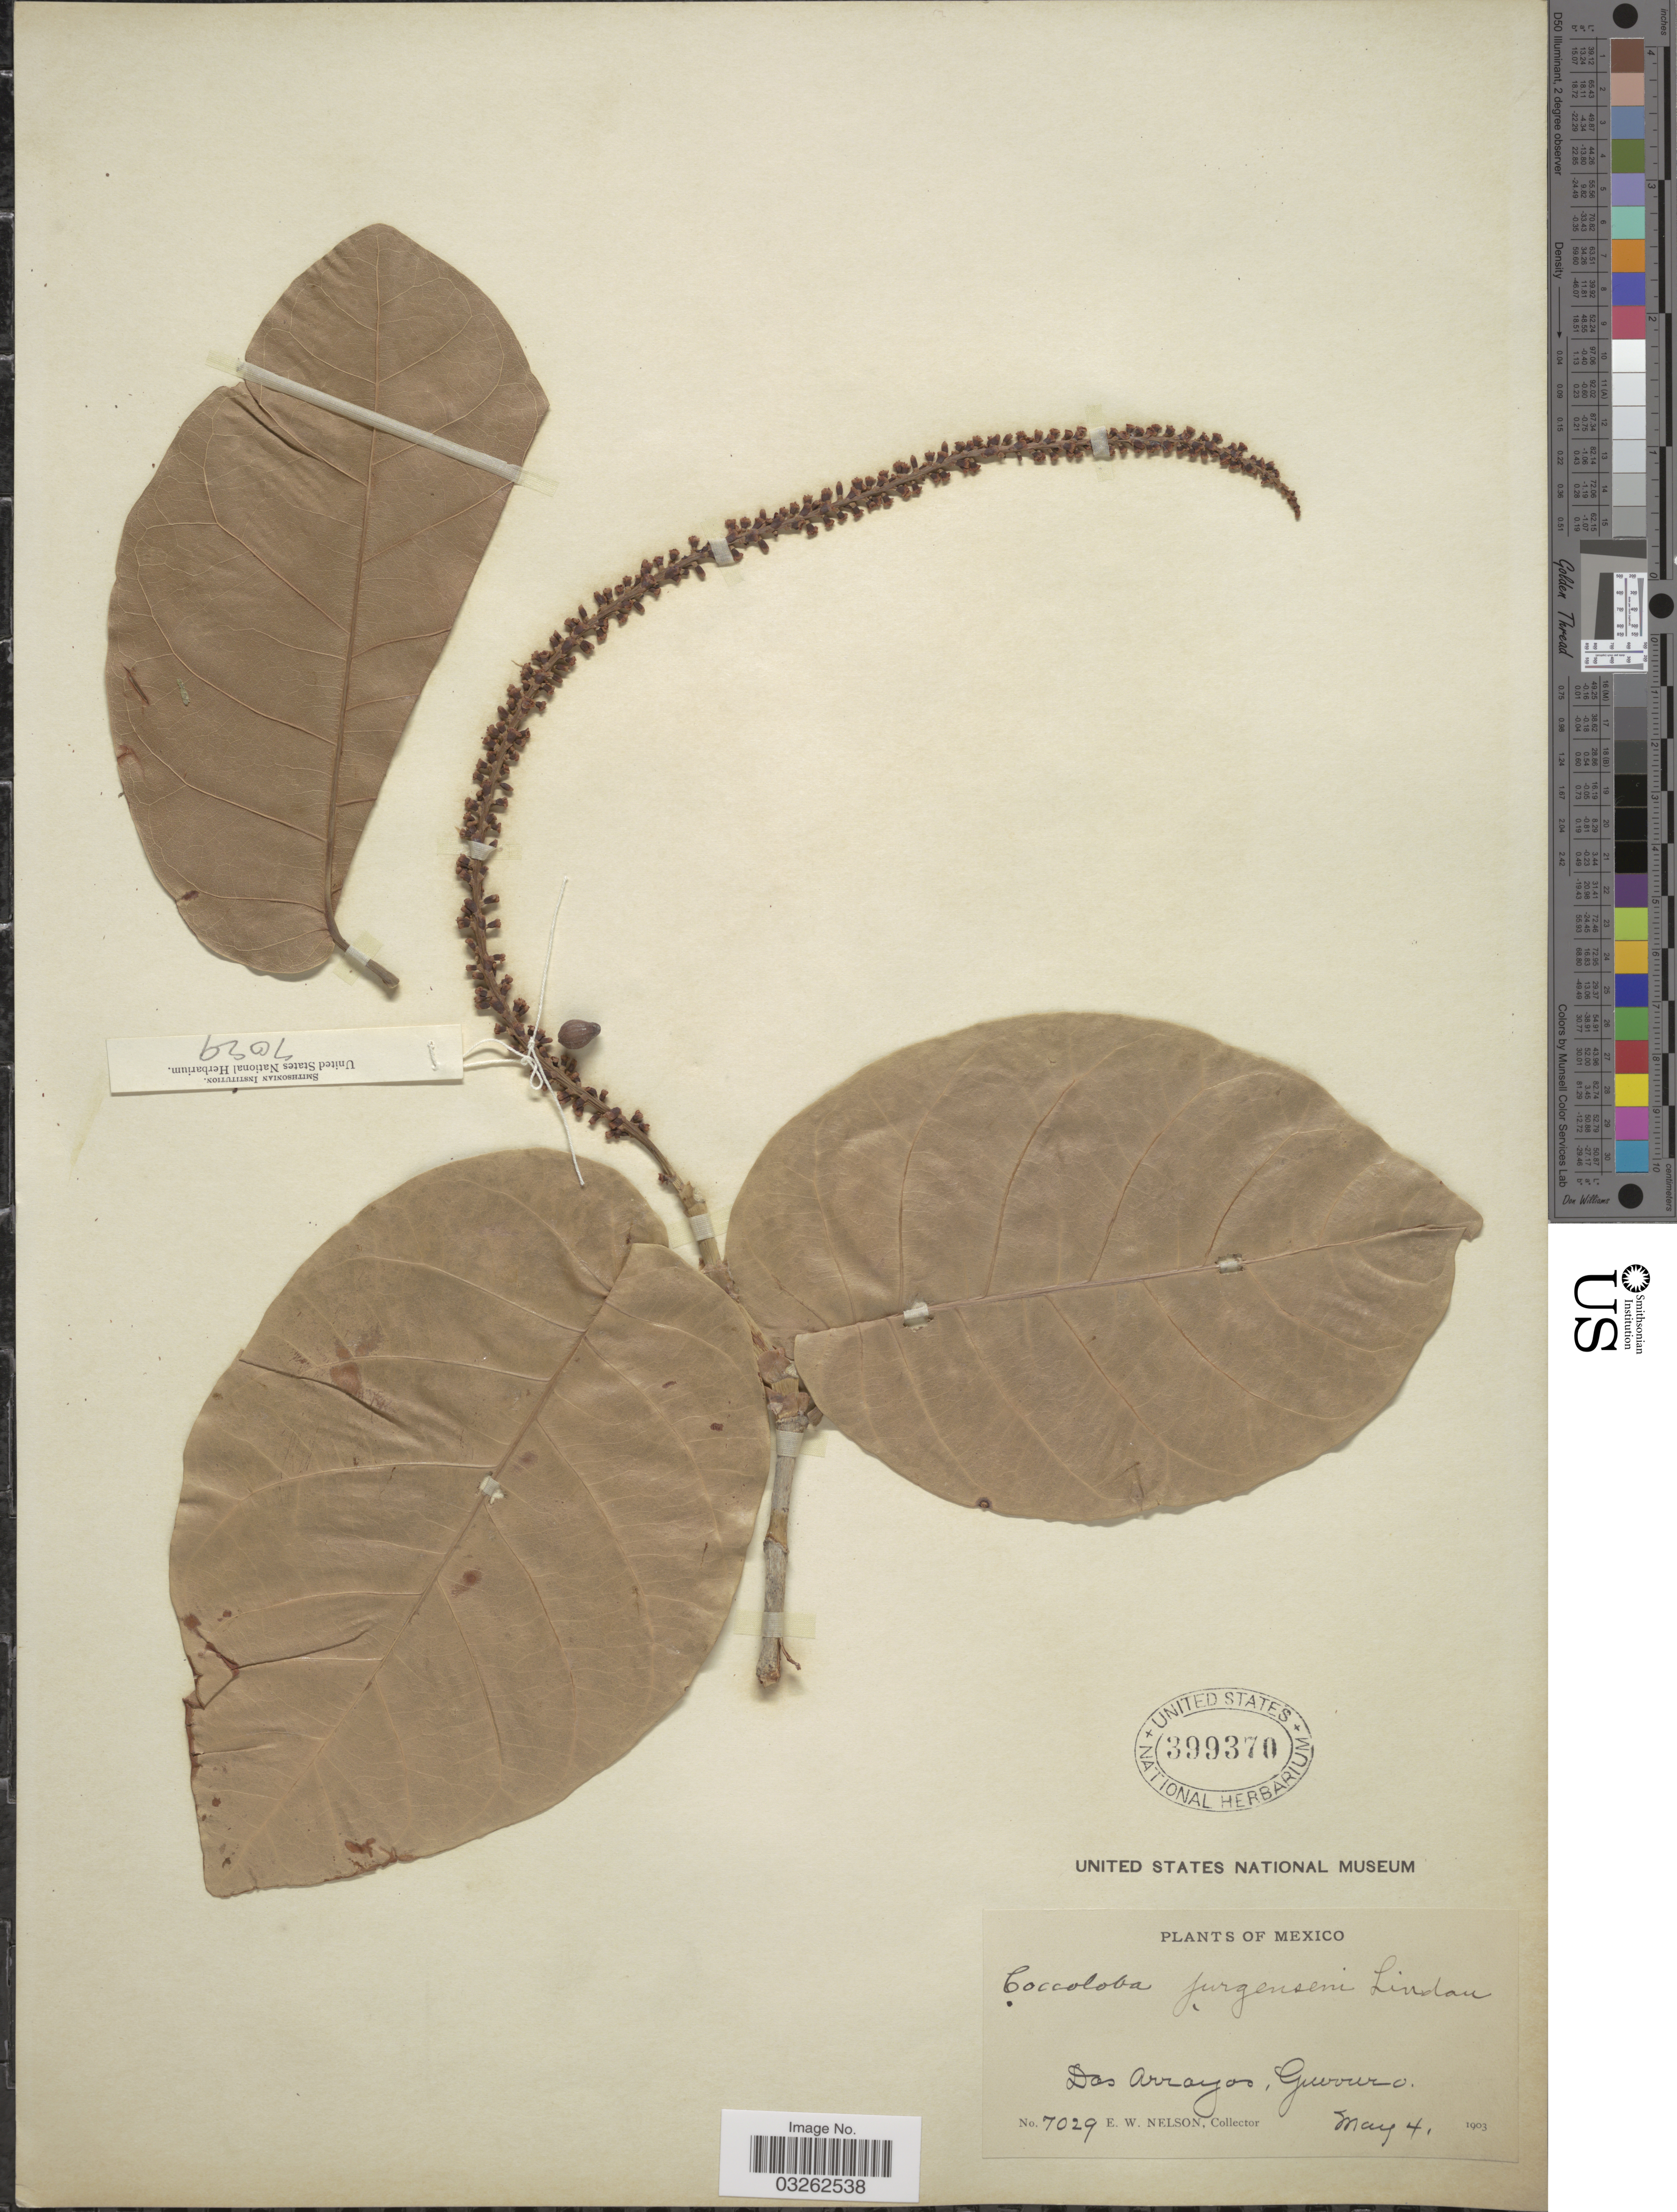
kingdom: Plantae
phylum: Tracheophyta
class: Magnoliopsida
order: Caryophyllales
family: Polygonaceae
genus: Coccoloba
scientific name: Coccoloba barbadensis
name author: Jacq.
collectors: E. W. Nelson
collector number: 7029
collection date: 1903-05-04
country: Mexico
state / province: Guerrero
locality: Dos Arroyos.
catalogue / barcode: US 399370